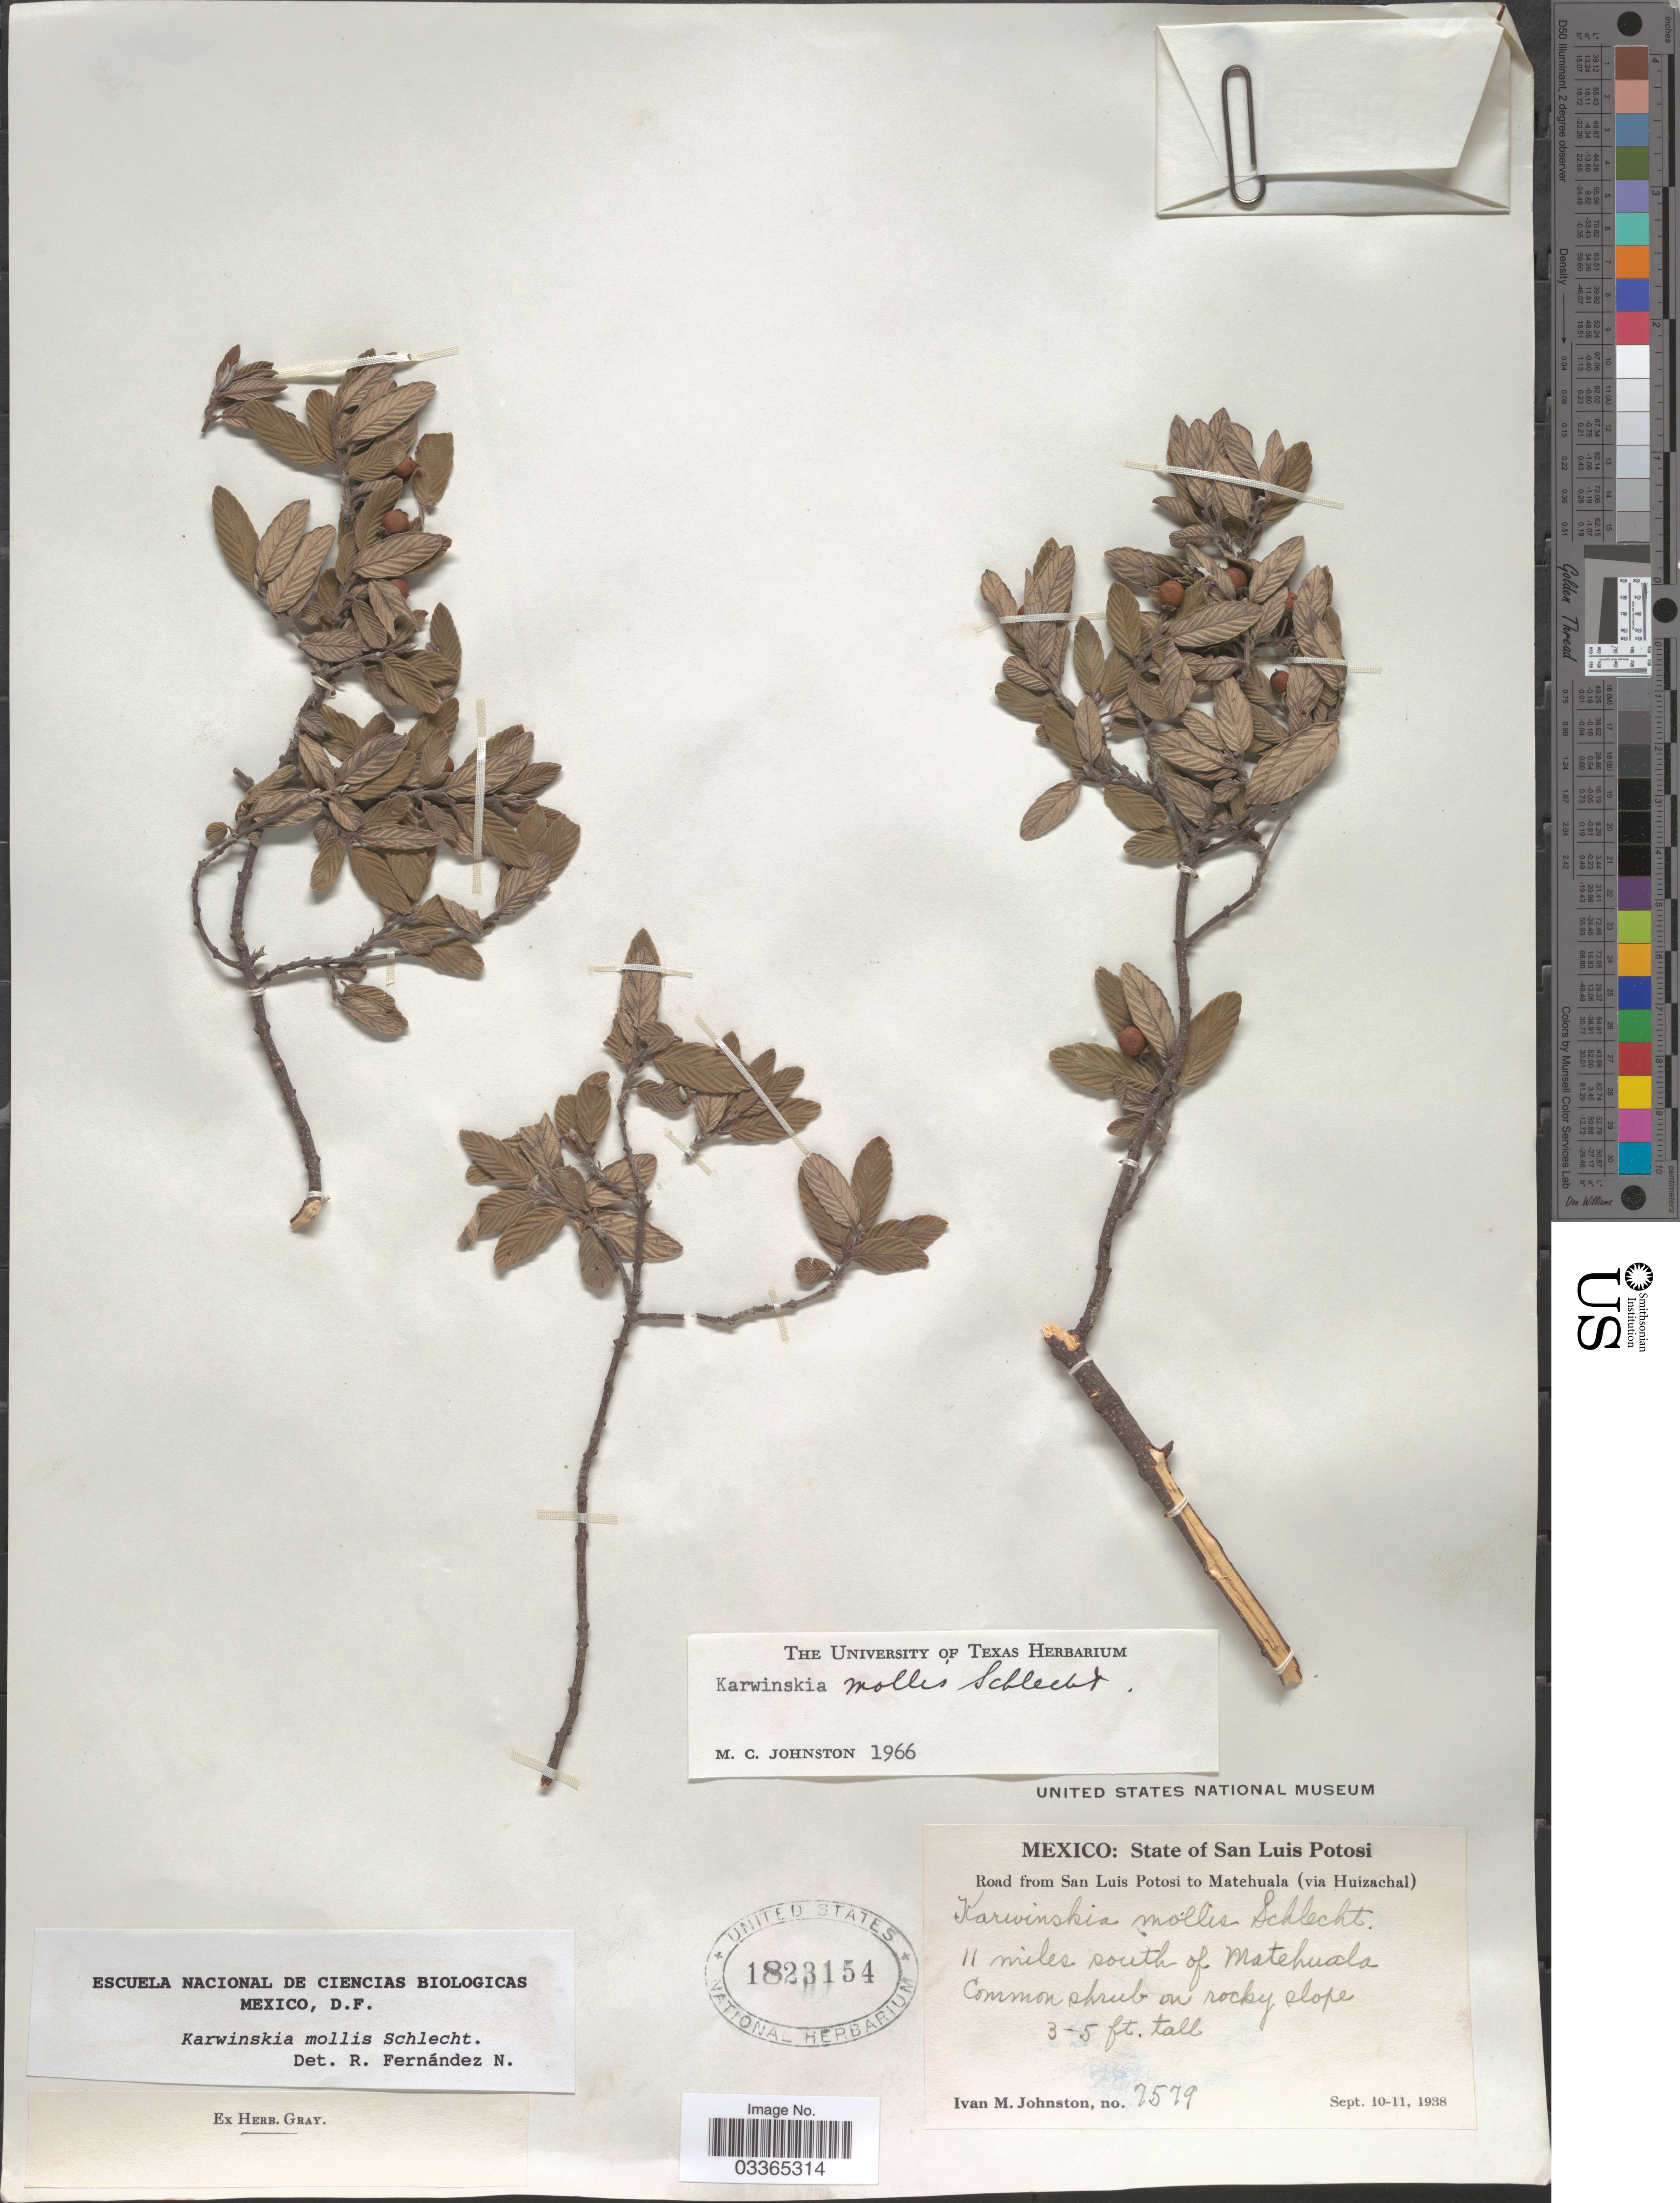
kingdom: Plantae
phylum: Tracheophyta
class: Magnoliopsida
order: Rosales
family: Rhamnaceae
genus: Karwinskia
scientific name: Karwinskia mollis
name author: Schltdl.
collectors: I.M. Johnston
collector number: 7579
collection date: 1938-09-10/1938-09-11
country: Mexico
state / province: San Luis Potosí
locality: Road from San Luis Potosi to Matehuala (via Huizachal). 11 miles south of Matehuala.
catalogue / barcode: US 1823154